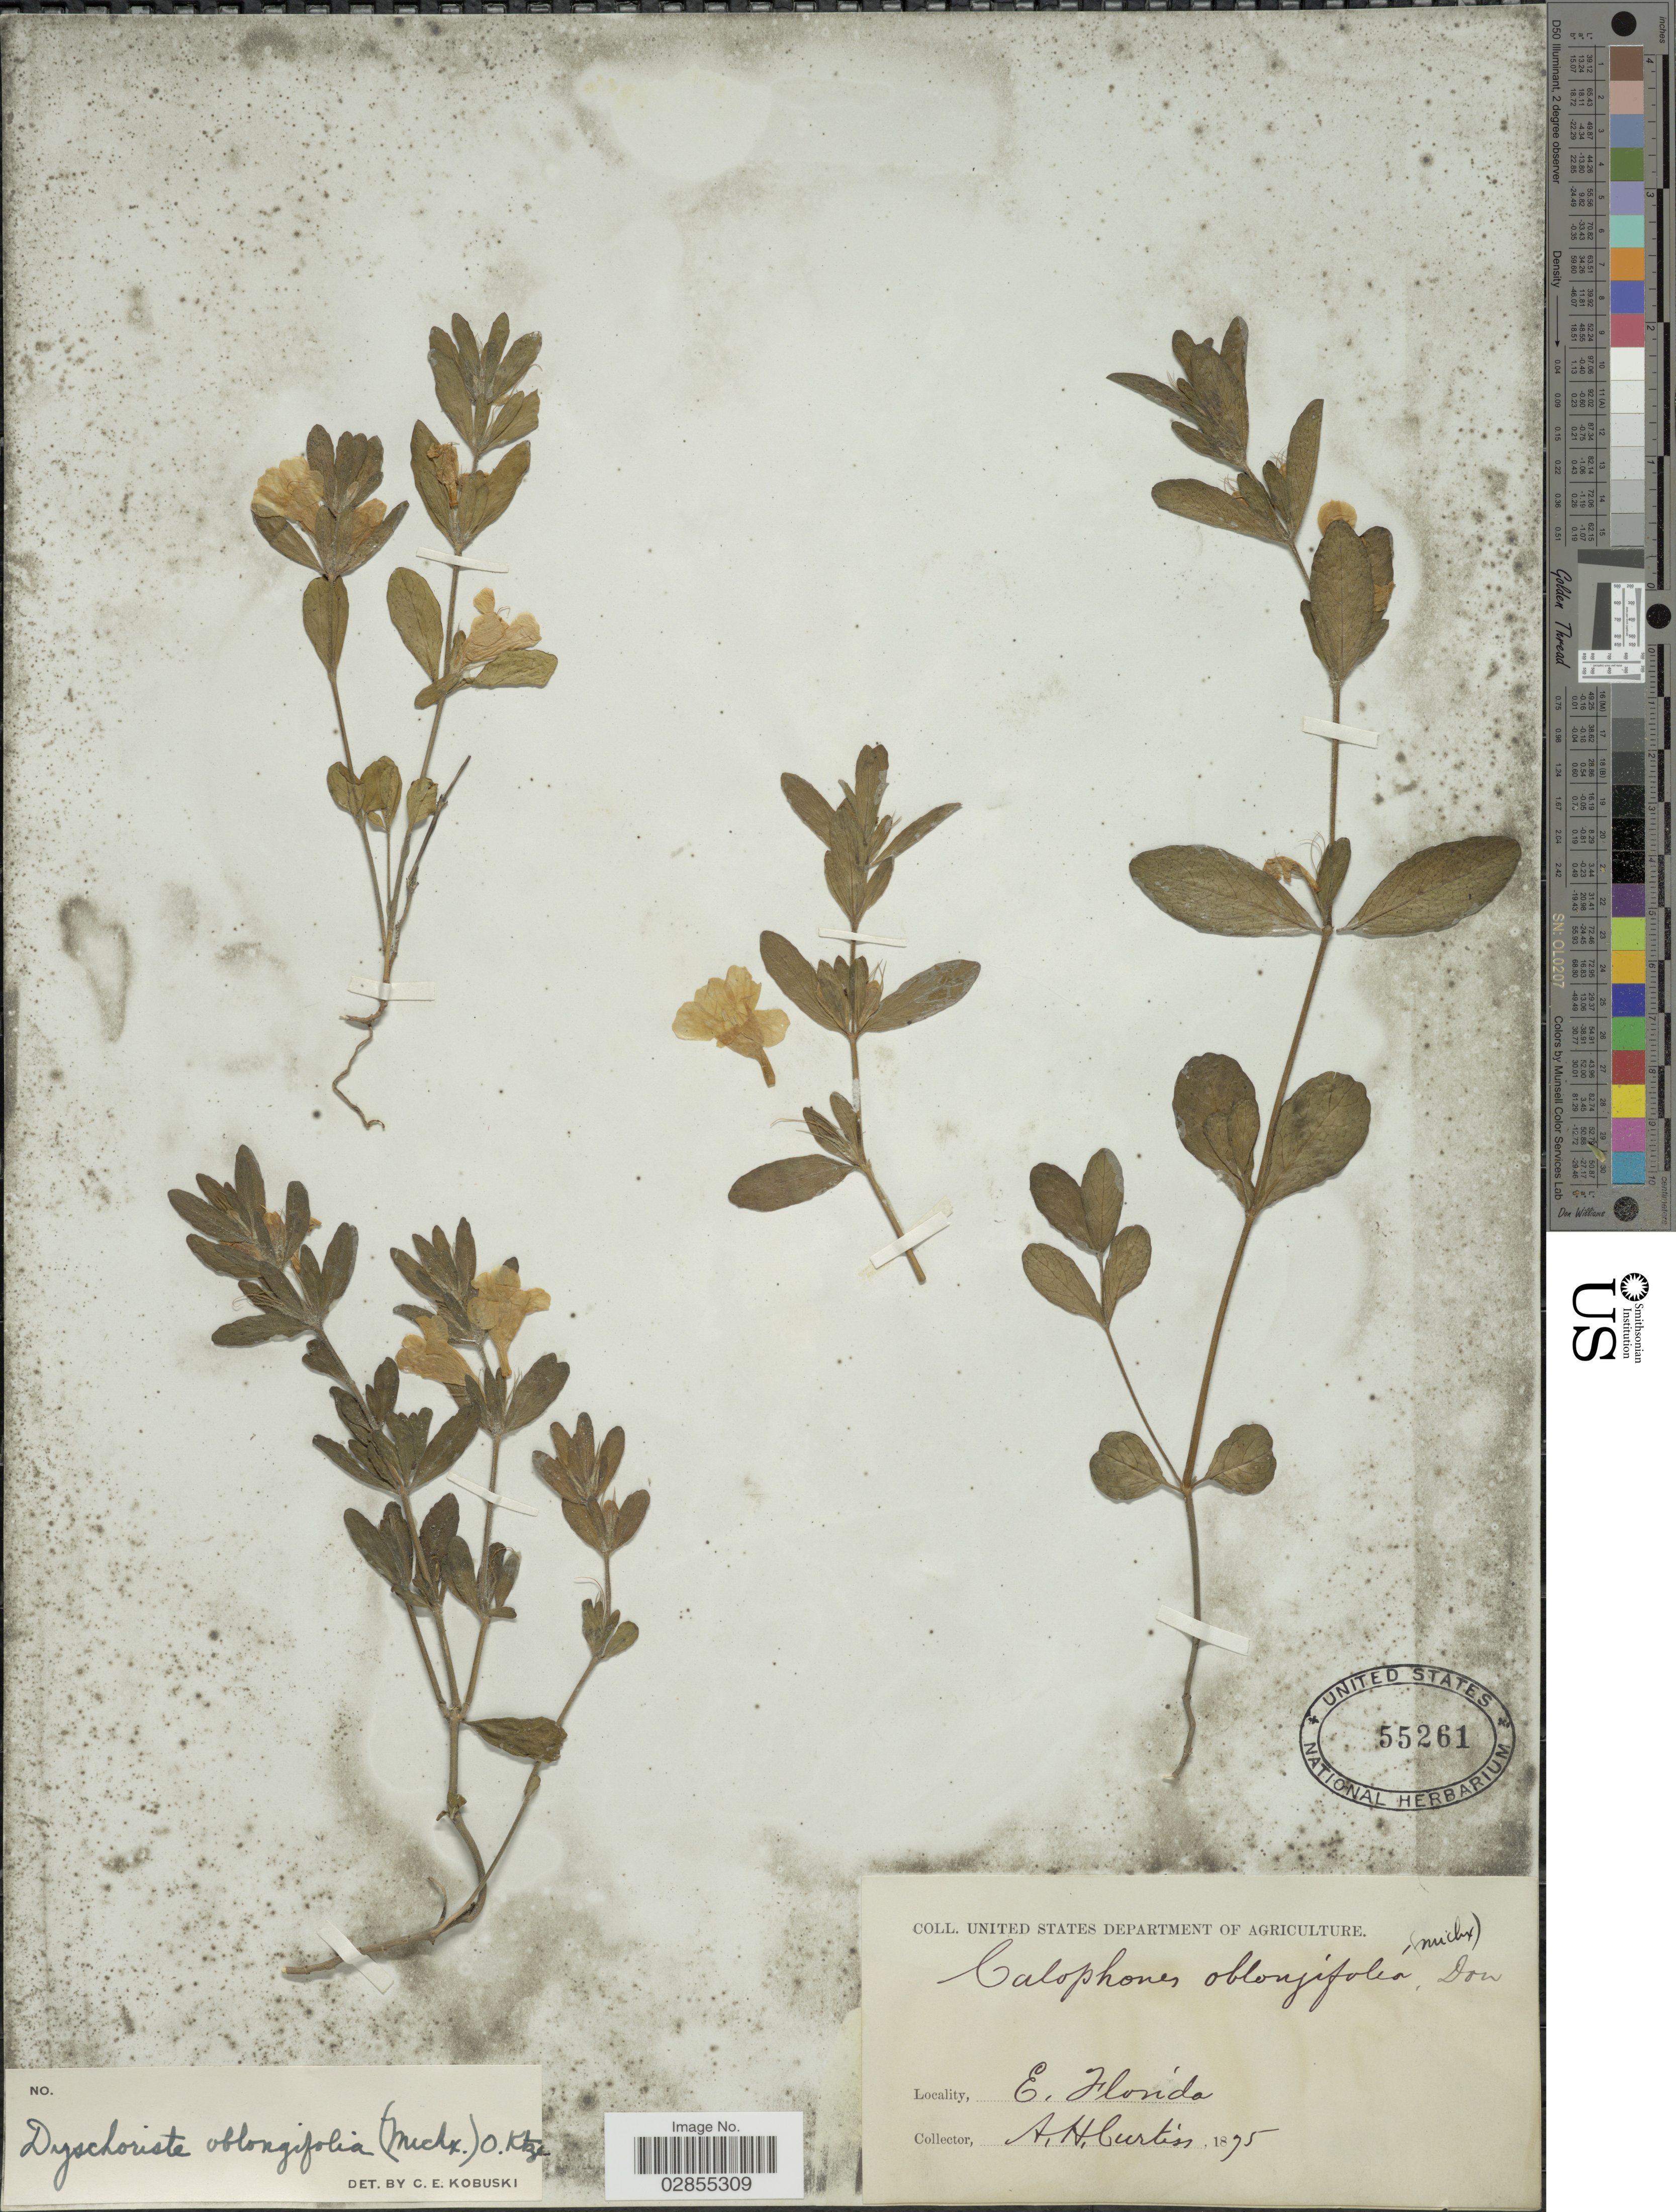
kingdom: Plantae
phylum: Tracheophyta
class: Magnoliopsida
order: Lamiales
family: Acanthaceae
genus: Dyschoriste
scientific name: Dyschoriste oblongifolia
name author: (Michx.) Kuntze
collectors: A. H. Curtiss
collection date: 1875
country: United States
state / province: Florida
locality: E. Florida.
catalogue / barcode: US 55261